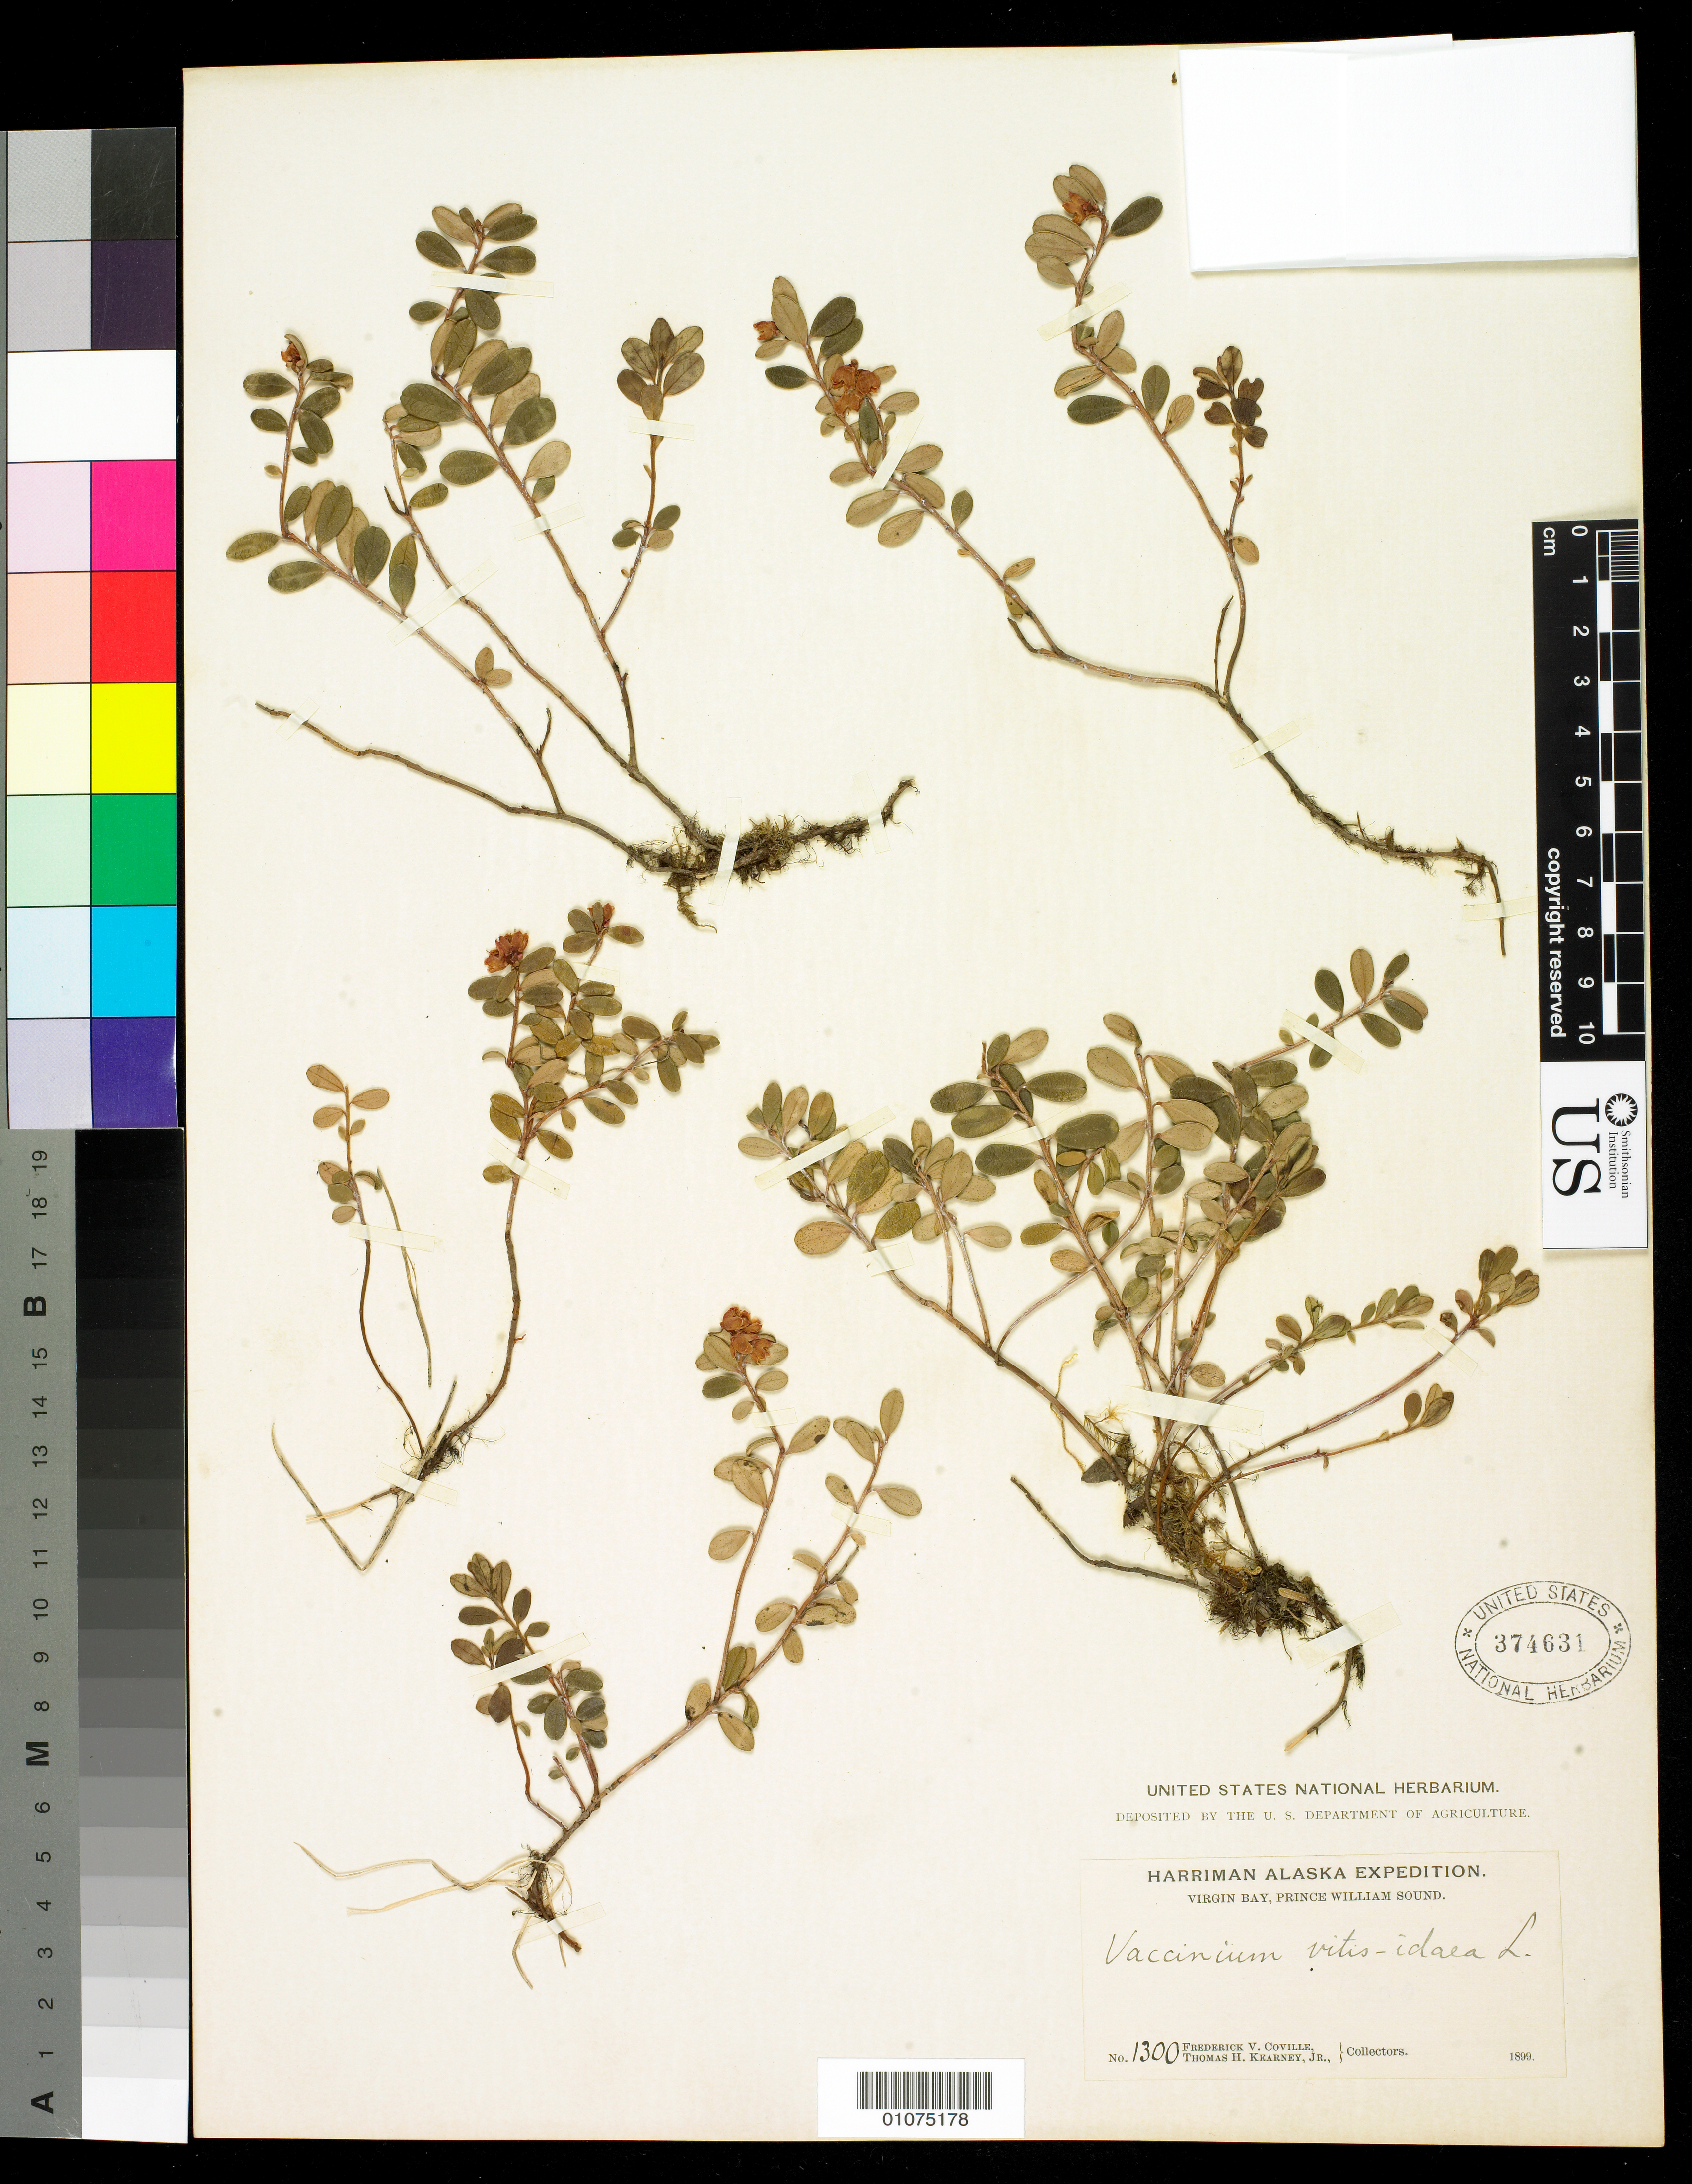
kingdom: Plantae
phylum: Tracheophyta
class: Magnoliopsida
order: Ericales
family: Ericaceae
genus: Vaccinium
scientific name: Vaccinium vitis-idaea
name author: L.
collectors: F. V. Coville & T. H. Kearney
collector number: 1300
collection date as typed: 1899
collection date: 1899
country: United States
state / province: Alaska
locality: Virgin Bay, Prince William Sound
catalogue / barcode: US 374631